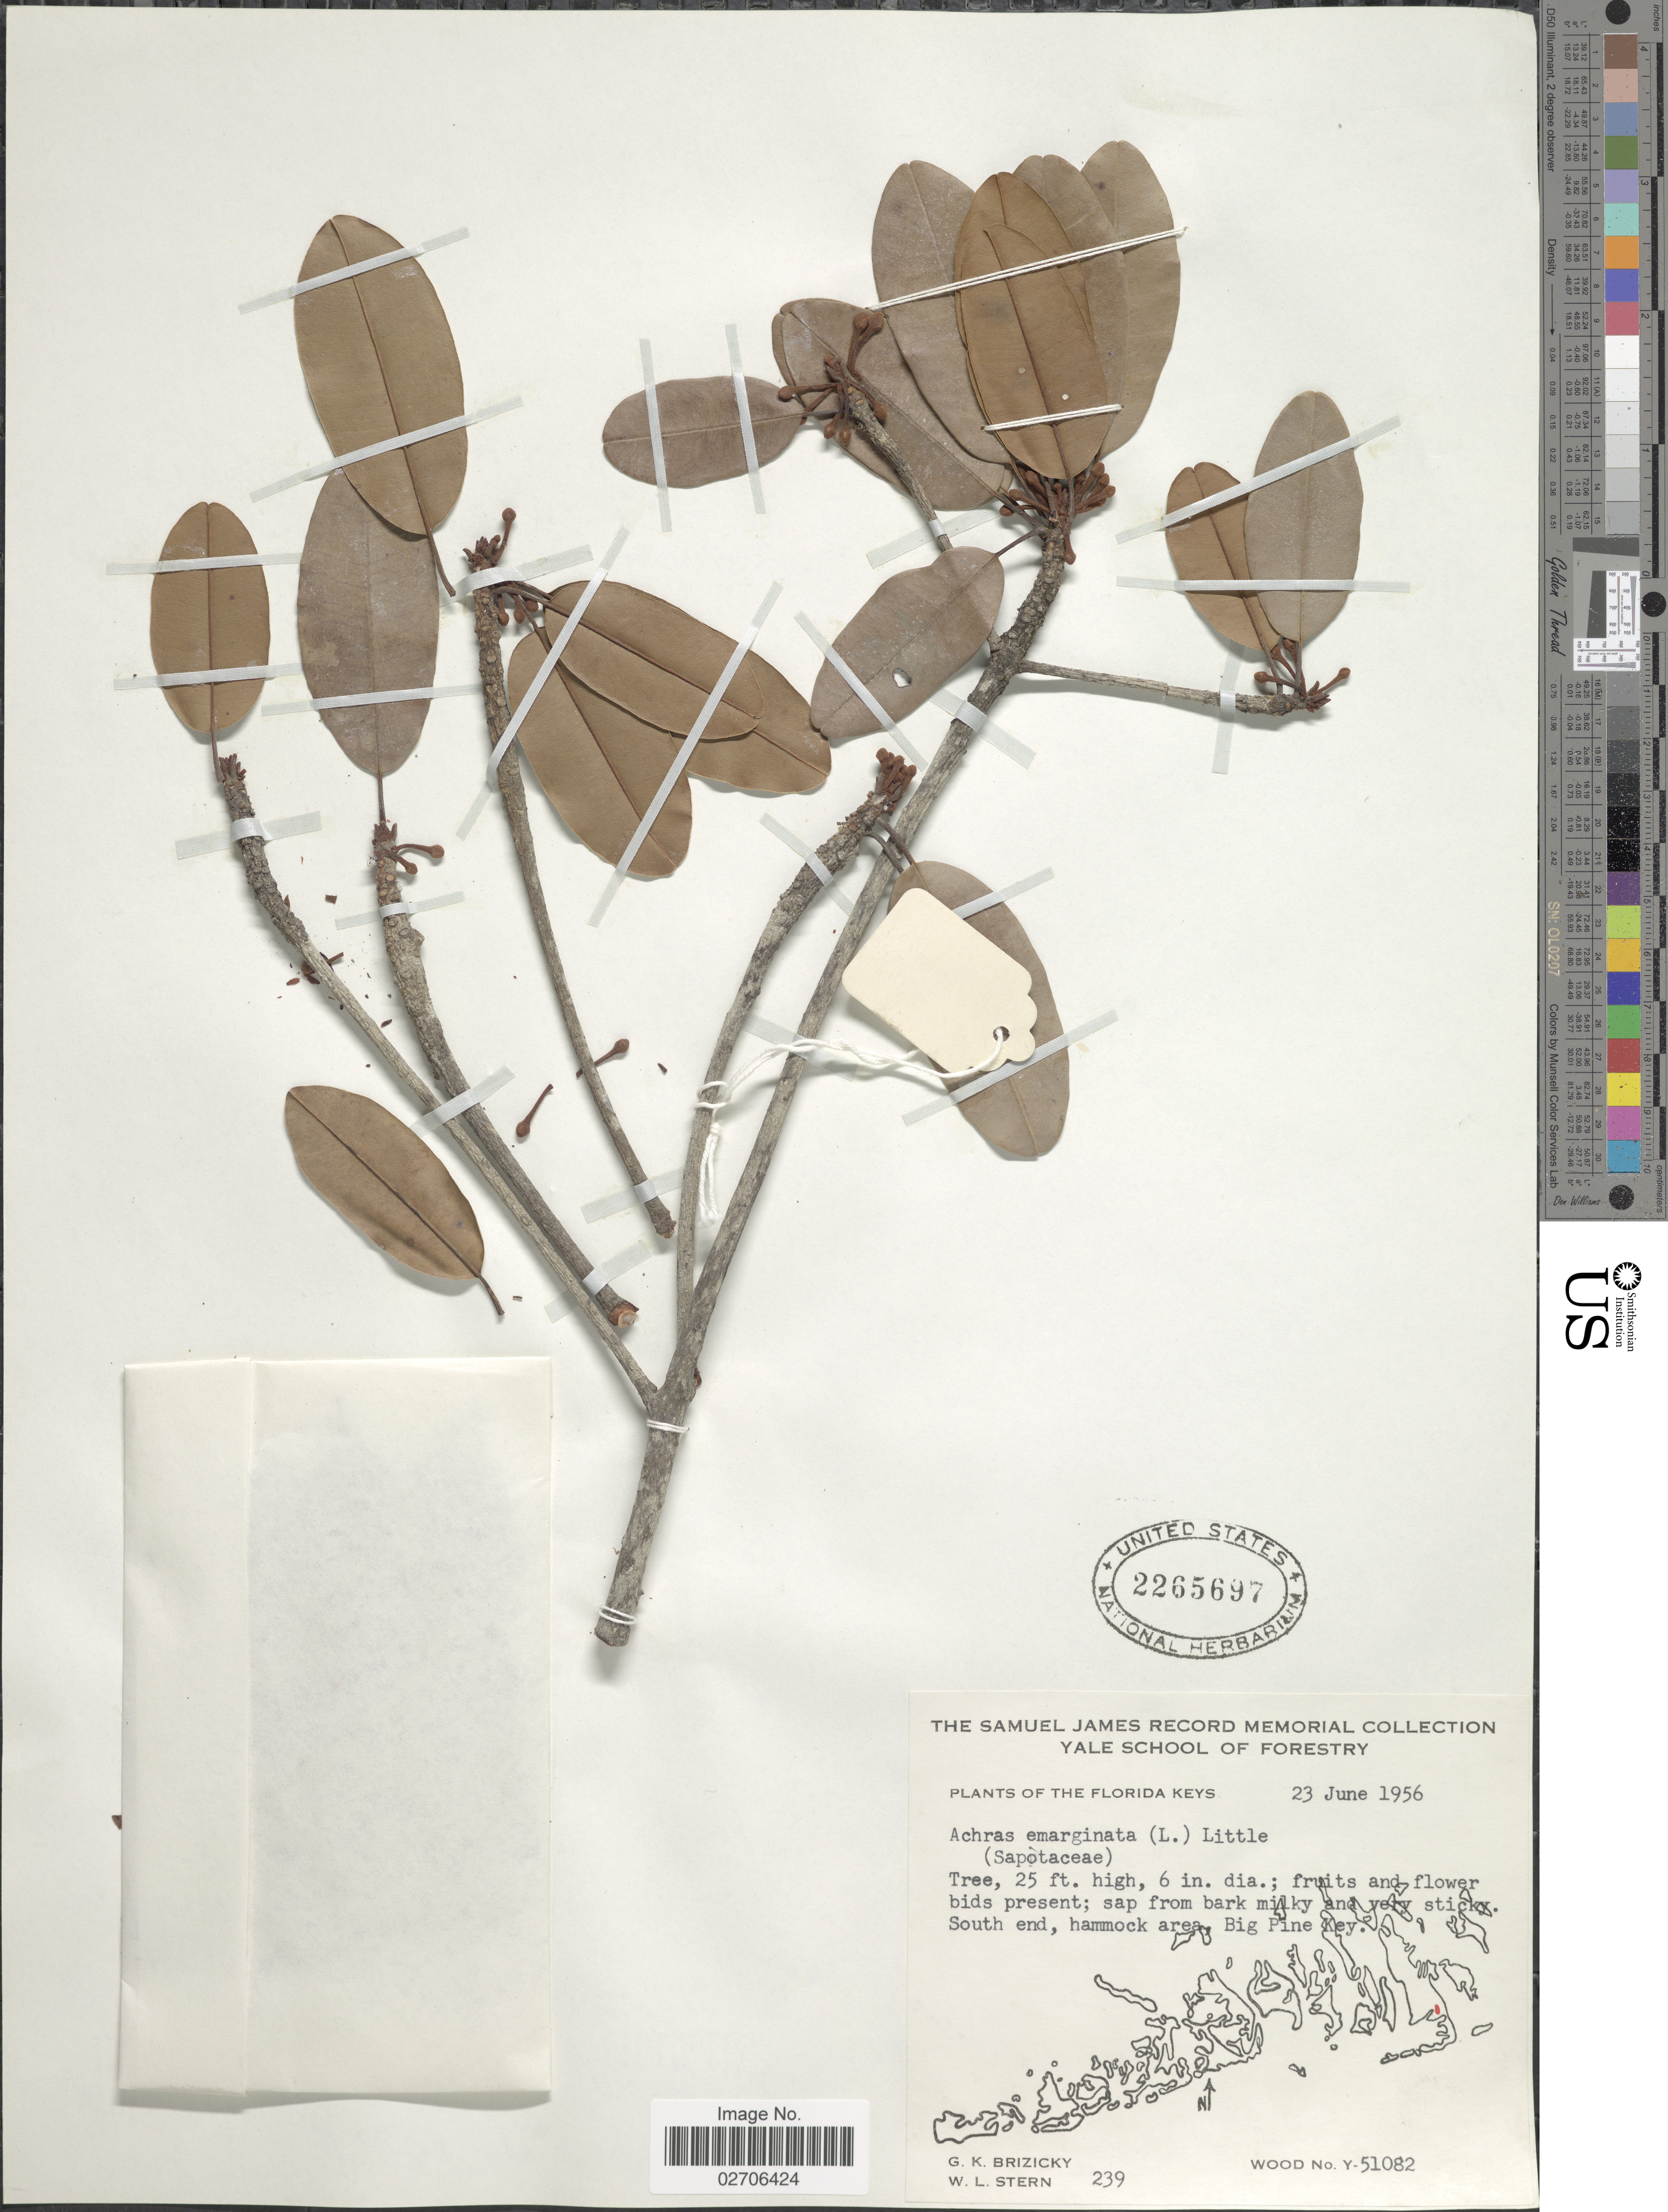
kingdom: Plantae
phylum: Tracheophyta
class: Magnoliopsida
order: Ericales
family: Sapotaceae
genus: Manilkara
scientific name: Manilkara emarginata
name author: (L.) Britton & P. Wilson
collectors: G. K. Brizicky & W. L. Stern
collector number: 239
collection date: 1956-06-23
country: United States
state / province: Florida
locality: The Florida Keys, South end, hammock area, Big Pine Key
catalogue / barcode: US 2265697